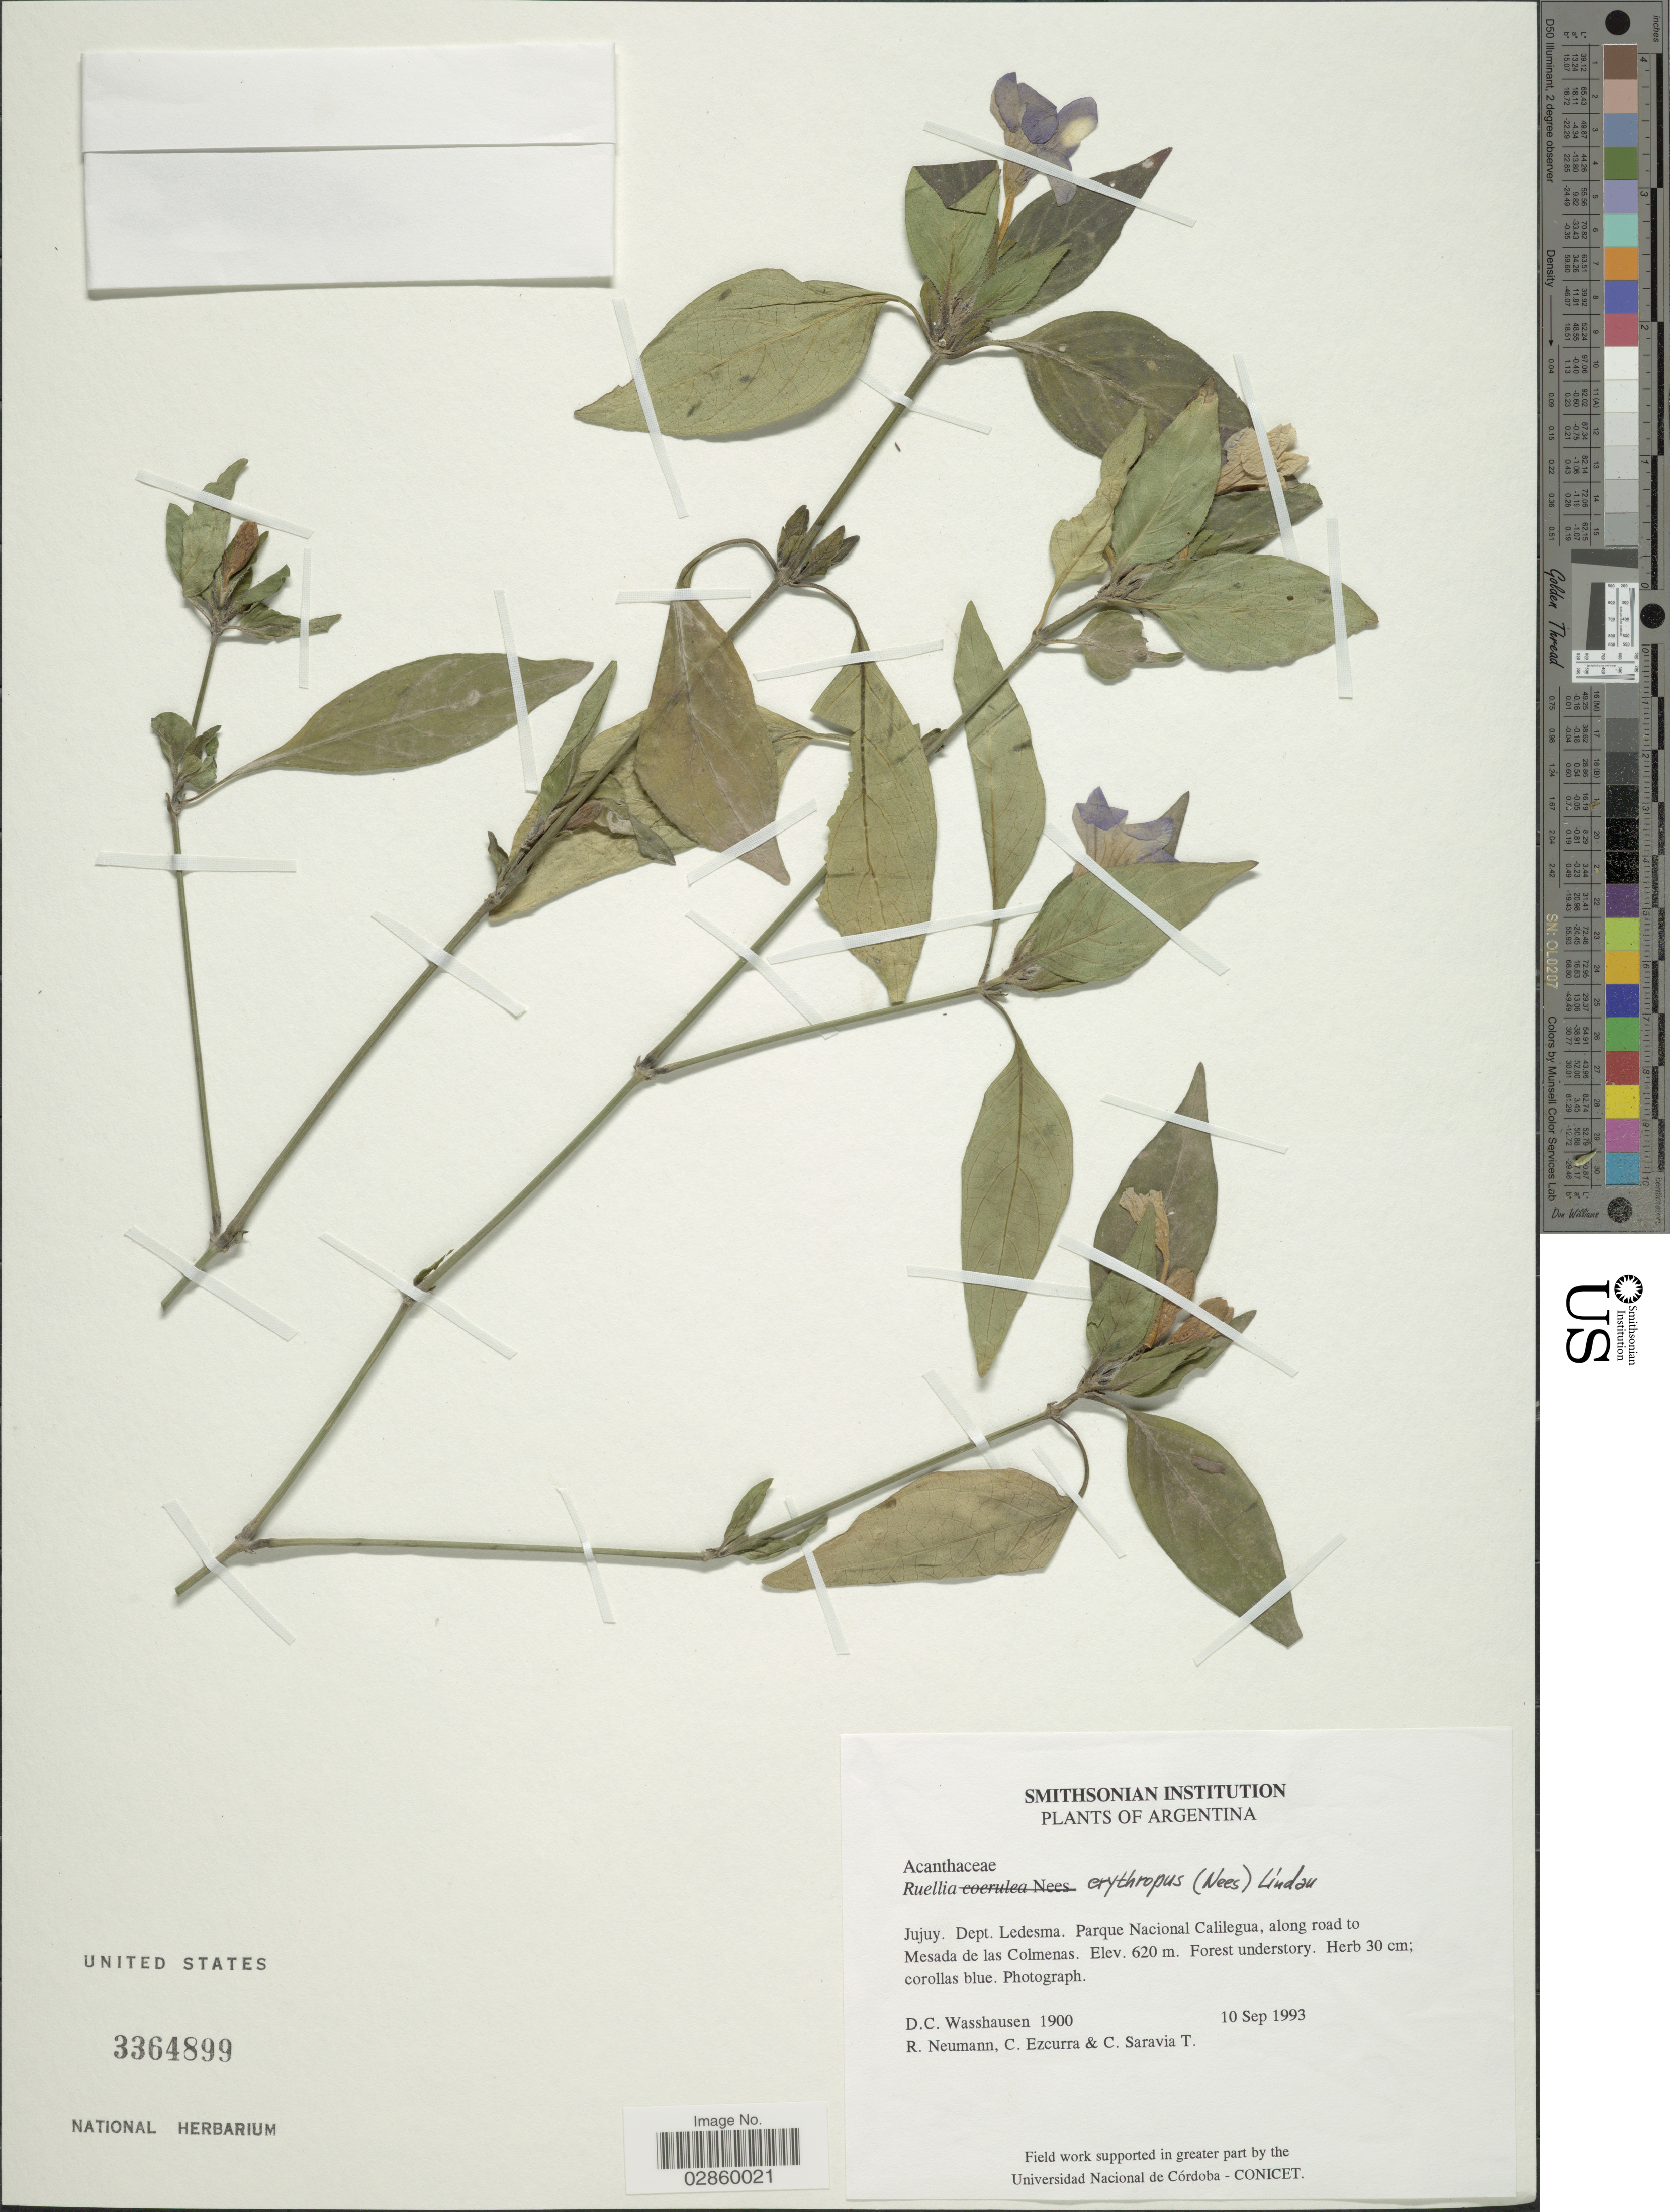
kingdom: Plantae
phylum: Tracheophyta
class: Magnoliopsida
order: Lamiales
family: Acanthaceae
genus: Ruellia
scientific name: Ruellia erythropus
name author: (Nees) Lindau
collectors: D. C. Wasshausen, R. Neumann, C. Ezcurra & C. Saravia T.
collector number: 1900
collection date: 1993-09-10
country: Argentina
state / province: Jujuy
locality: Jujuy, Dept. Ledesma, Parque Nacional Calilegua, along road to Mesada de las Colmenas.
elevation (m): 620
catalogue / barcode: US 3364899